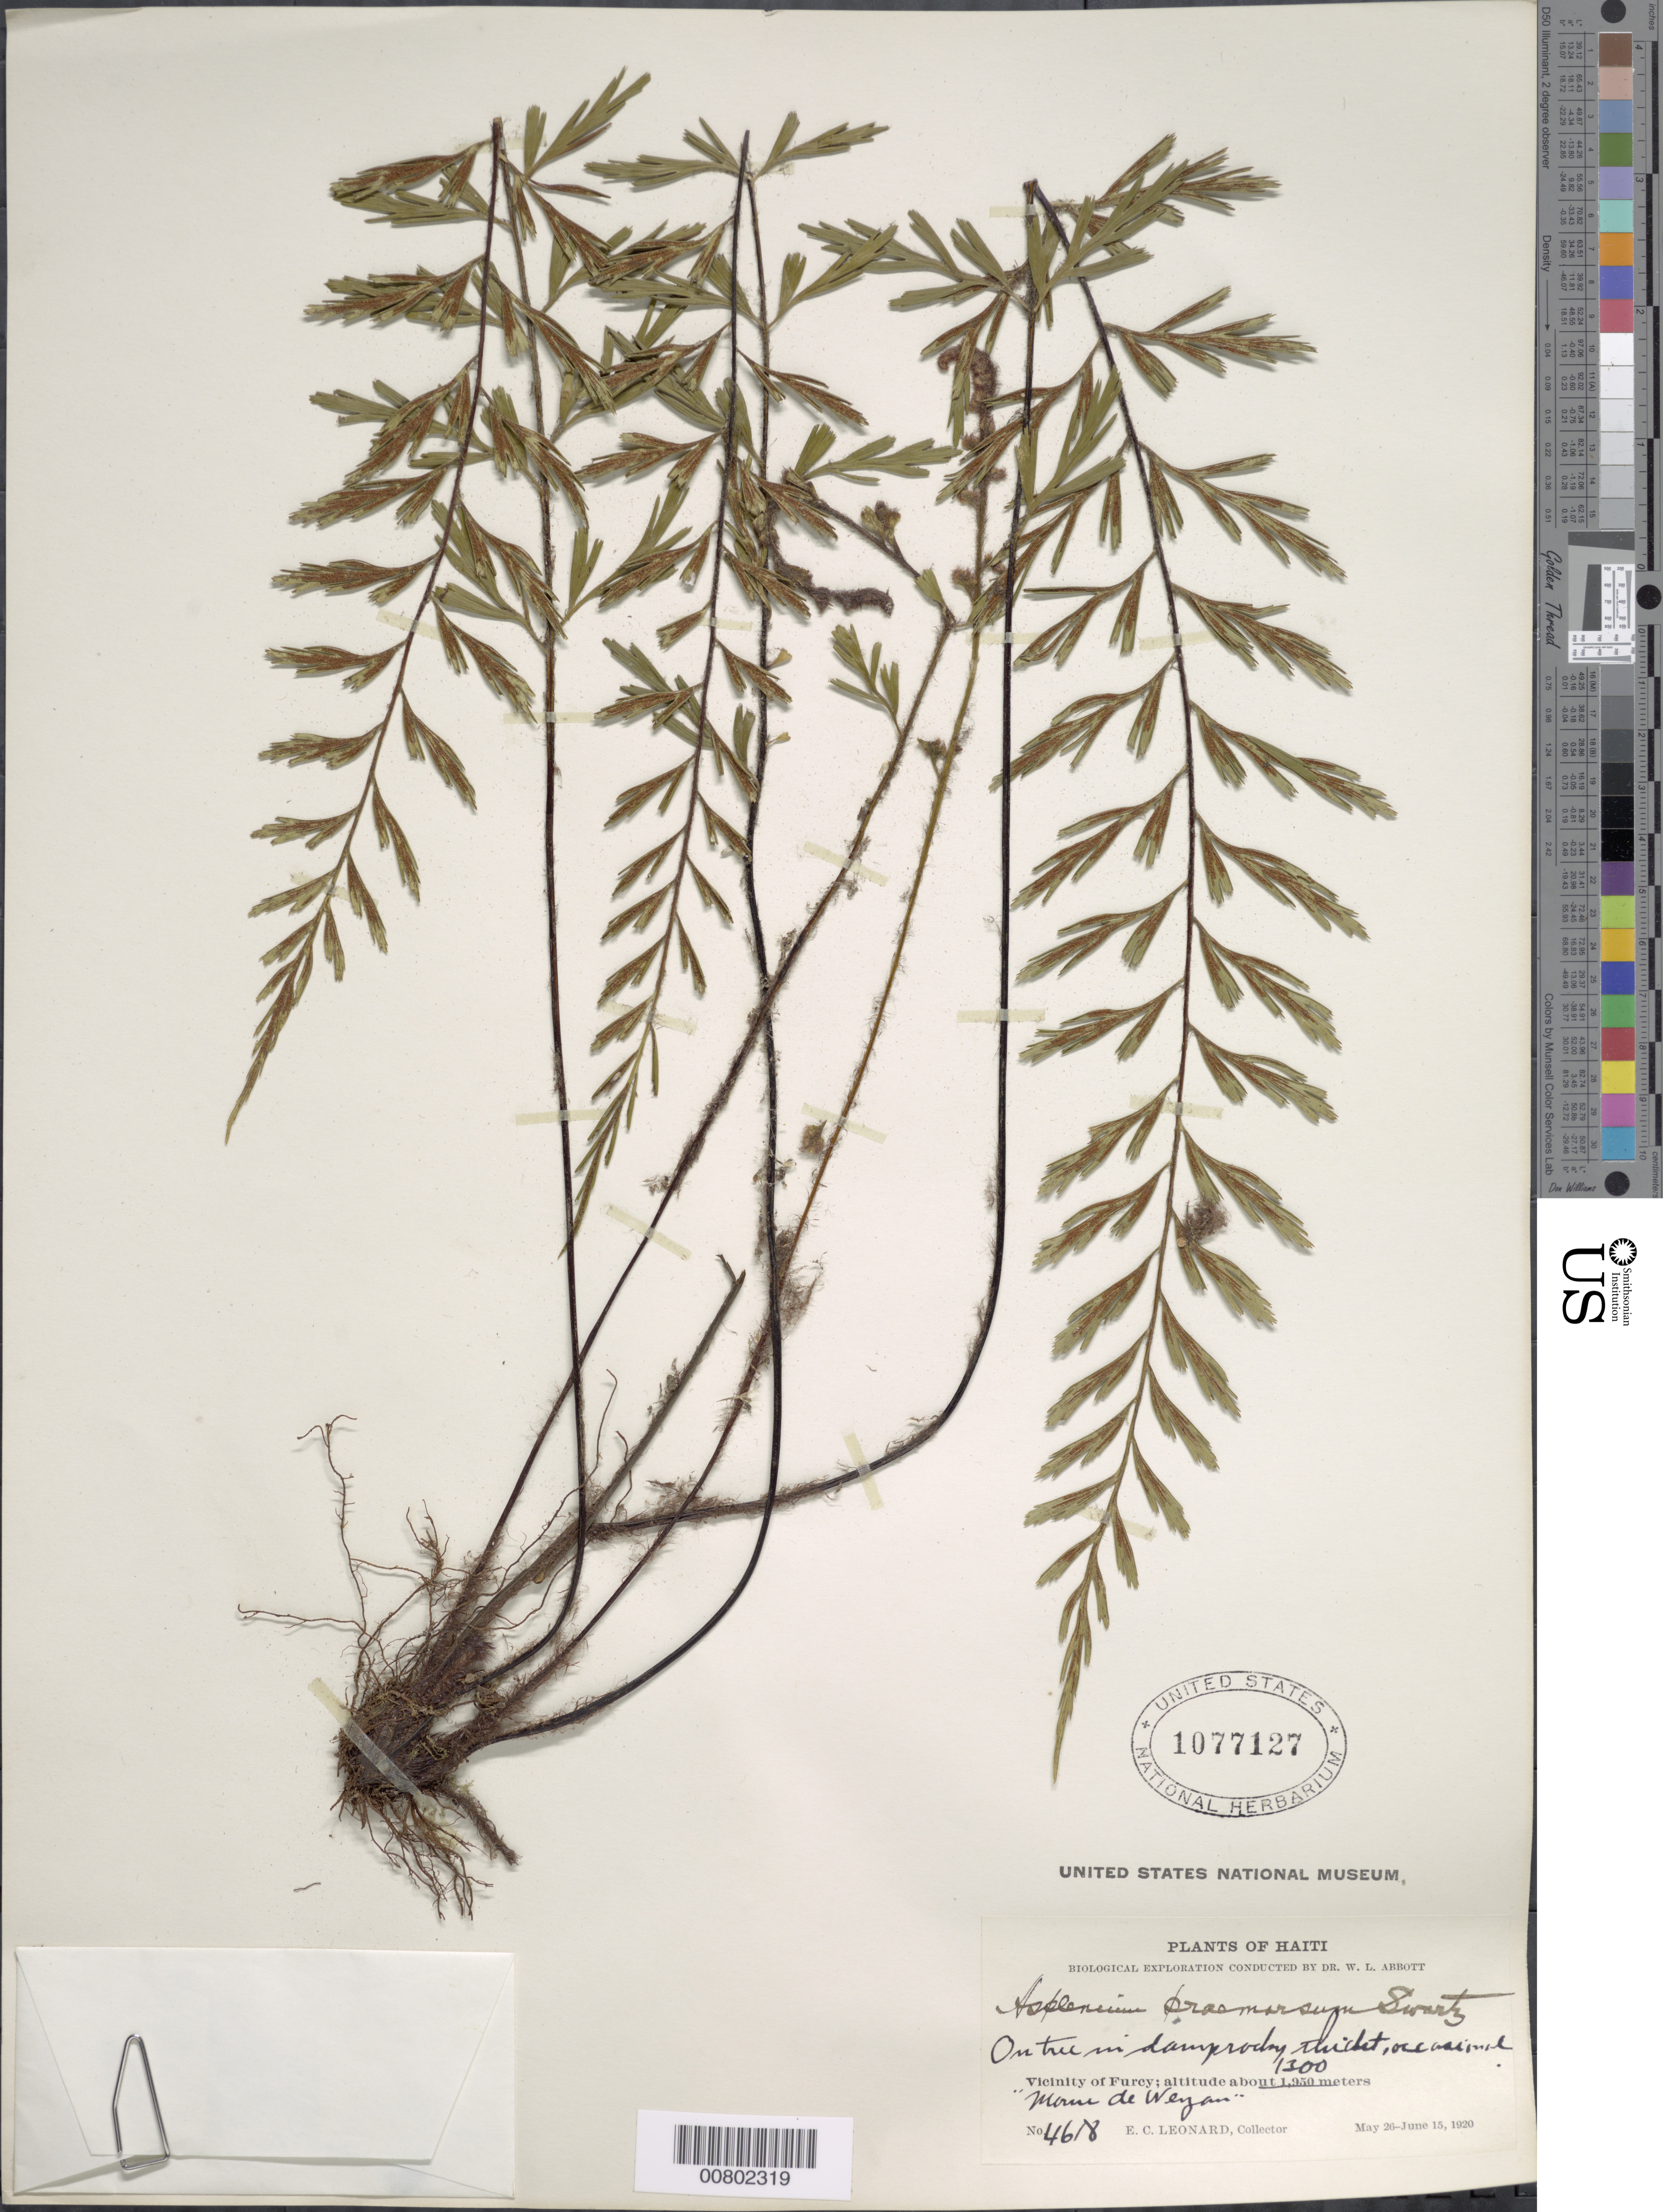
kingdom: Plantae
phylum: Tracheophyta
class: Polypodiopsida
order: Polypodiales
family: Aspleniaceae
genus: Asplenium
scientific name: Asplenium praemorsum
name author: Sw.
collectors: E. C. Leonard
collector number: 4618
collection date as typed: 26 May 1920 to 15 Jun 1920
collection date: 1920-05-26/1920-06-15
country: Haiti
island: Hispaniola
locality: Furcy vicinity, Morne de Weyan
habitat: On tree in damp rocky thicket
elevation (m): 1300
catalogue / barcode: US 1077127